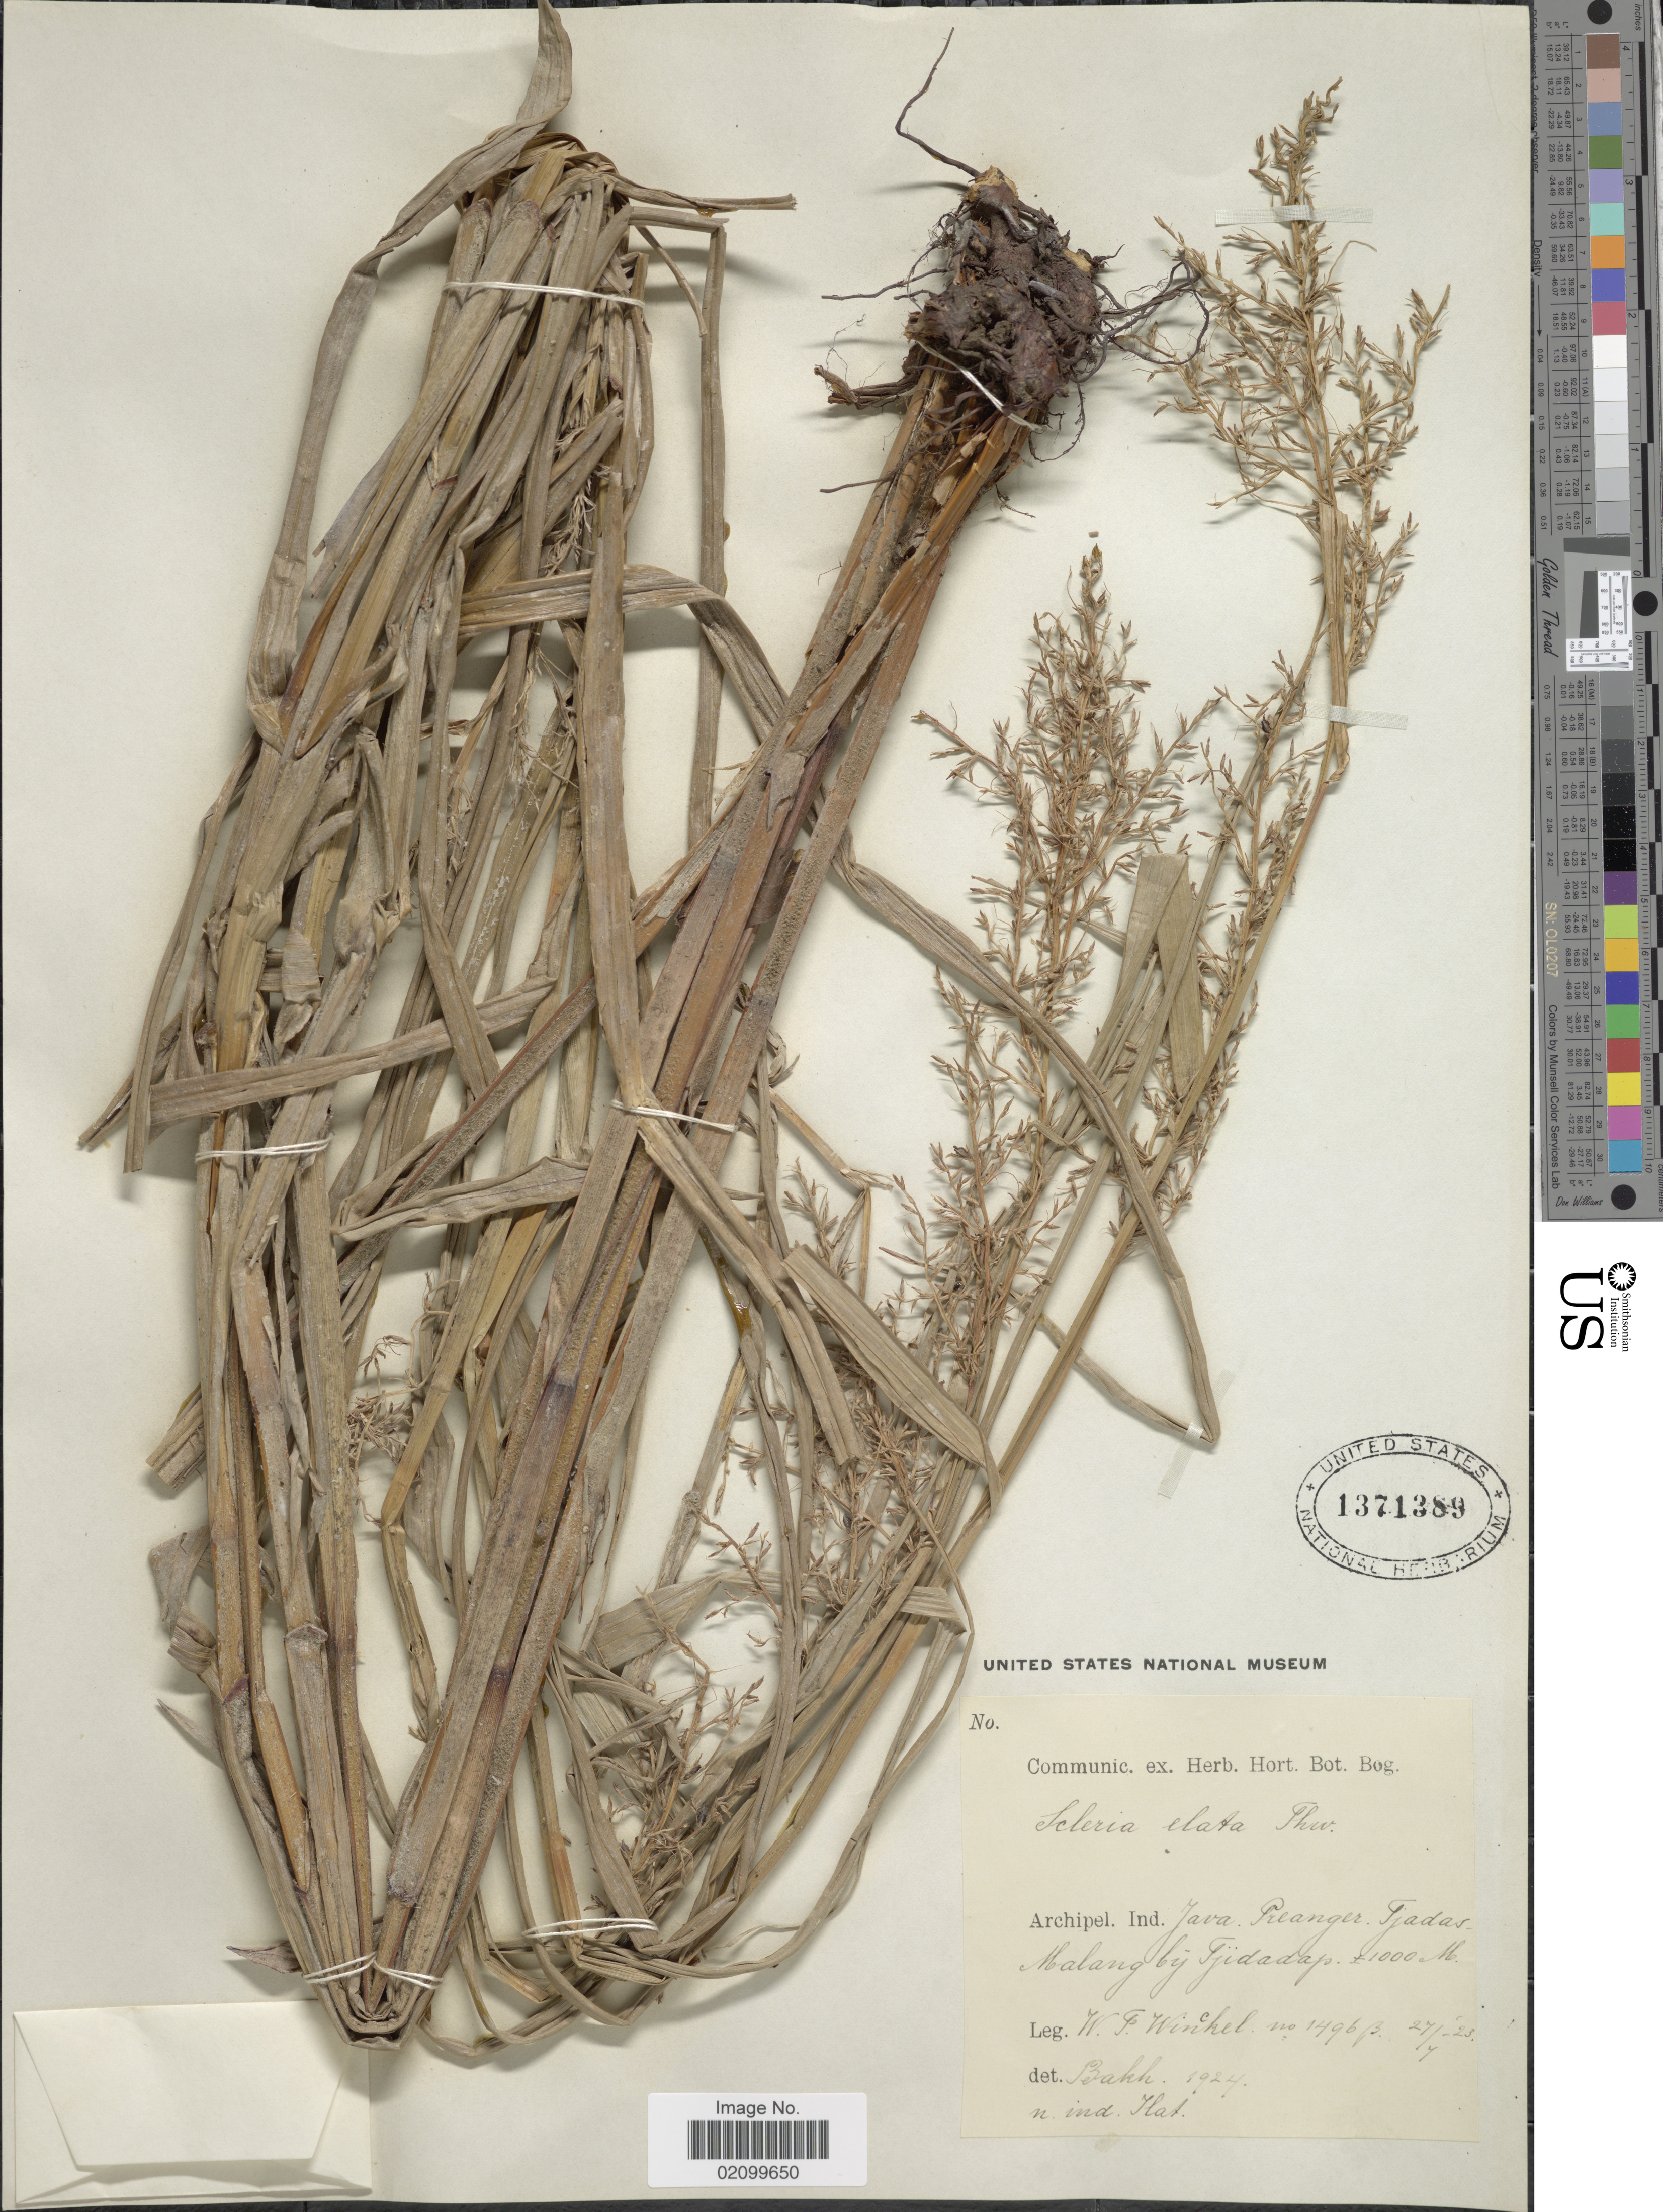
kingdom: Plantae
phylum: Tracheophyta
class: Liliopsida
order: Poales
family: Cyperaceae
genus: Scleria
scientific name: Scleria terrestris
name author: (L.) Fassett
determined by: Kern, J. H.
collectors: W. Winckel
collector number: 1496B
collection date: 1923-04-27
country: Indonesia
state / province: Java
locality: Archipel Ind. Java. Preanger. Tjadas. Malang bij Tjidadap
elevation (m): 1000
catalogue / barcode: US 1371389